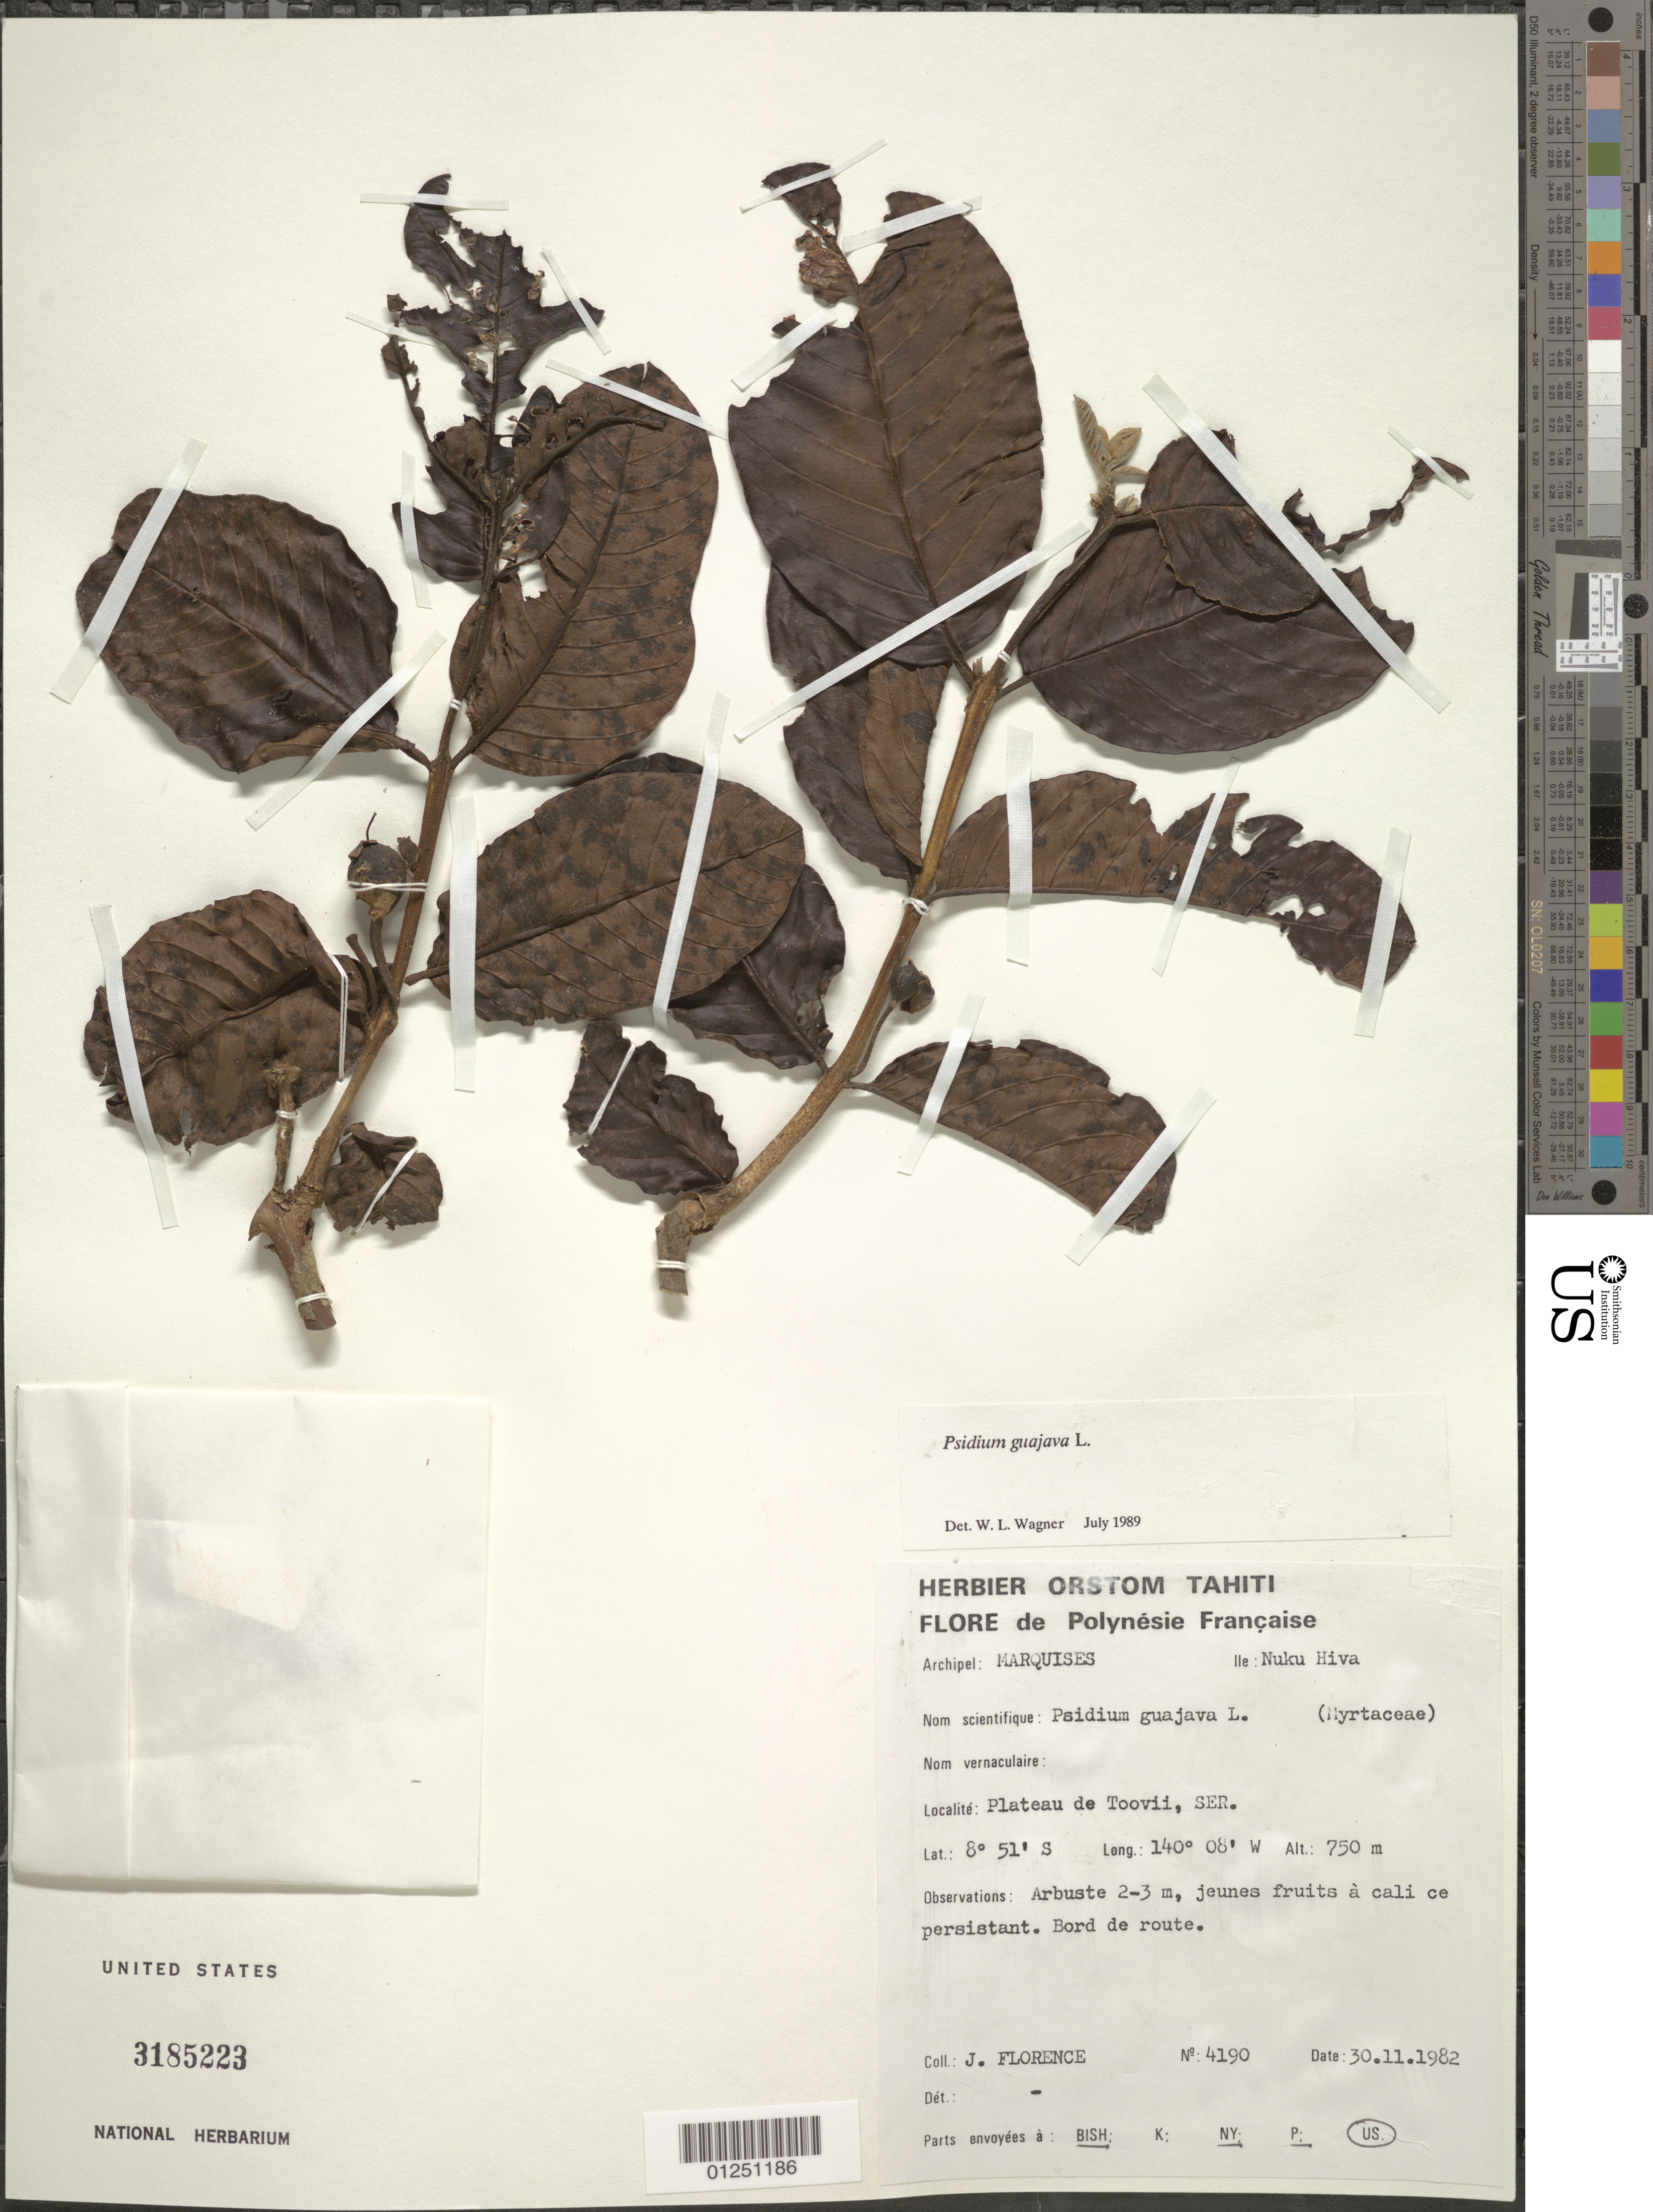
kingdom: Plantae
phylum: Tracheophyta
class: Magnoliopsida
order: Myrtales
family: Myrtaceae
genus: Psidium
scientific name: Psidium guajava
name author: L.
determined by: Wagner, W. L., (BOT), Smithsonian Institution - National Museum of Natural History (UNITED STATES)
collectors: J. Florence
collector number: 4190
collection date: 1982-11-30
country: French Polynesia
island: Nuku Hiva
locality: Plateau de Toovii, SER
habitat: Bord de route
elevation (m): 750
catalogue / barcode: US 3185223